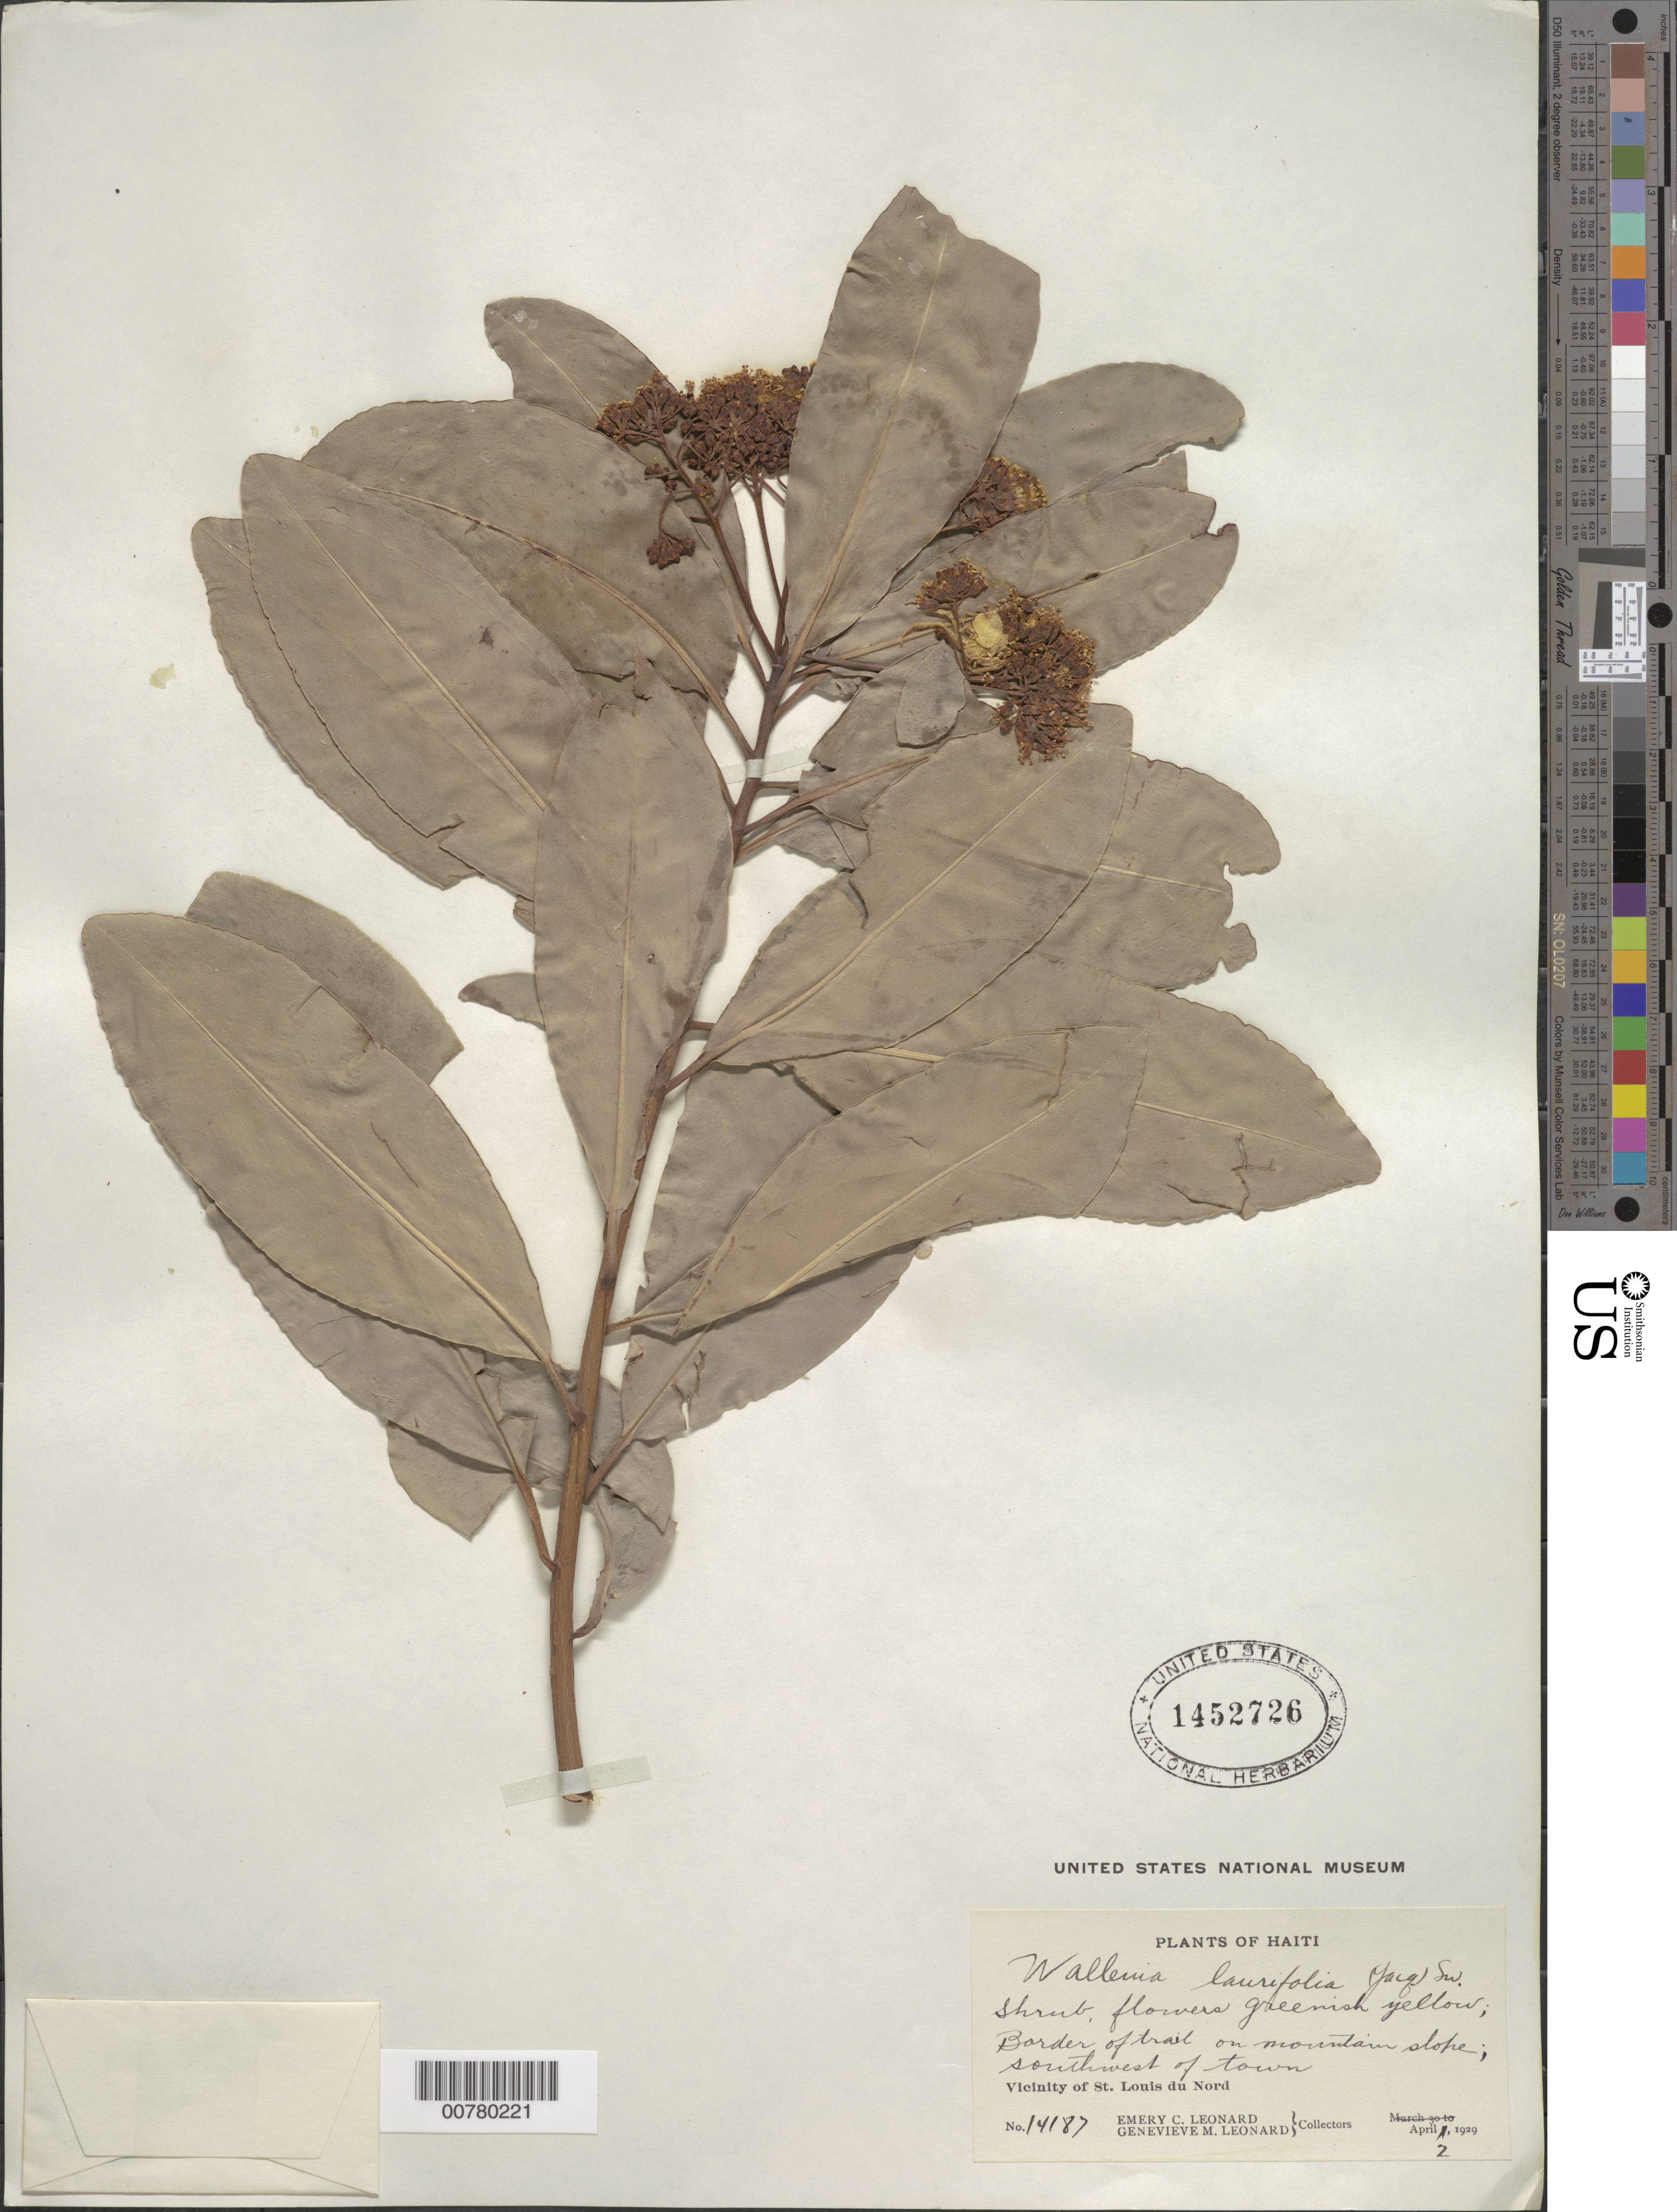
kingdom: Plantae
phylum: Tracheophyta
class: Magnoliopsida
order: Ericales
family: Primulaceae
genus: Wallenia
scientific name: Wallenia laurifolia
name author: Sw.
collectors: E. C. Leonard & G. M. Leonard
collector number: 14187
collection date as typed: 02 Apr 1929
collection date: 1929-04-02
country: Haiti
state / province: Nord-Ouest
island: Hispaniola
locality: Vicinity of St. Louis du Nord, southwest of town.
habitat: Border of trail on mountain slope.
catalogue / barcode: US 1452726